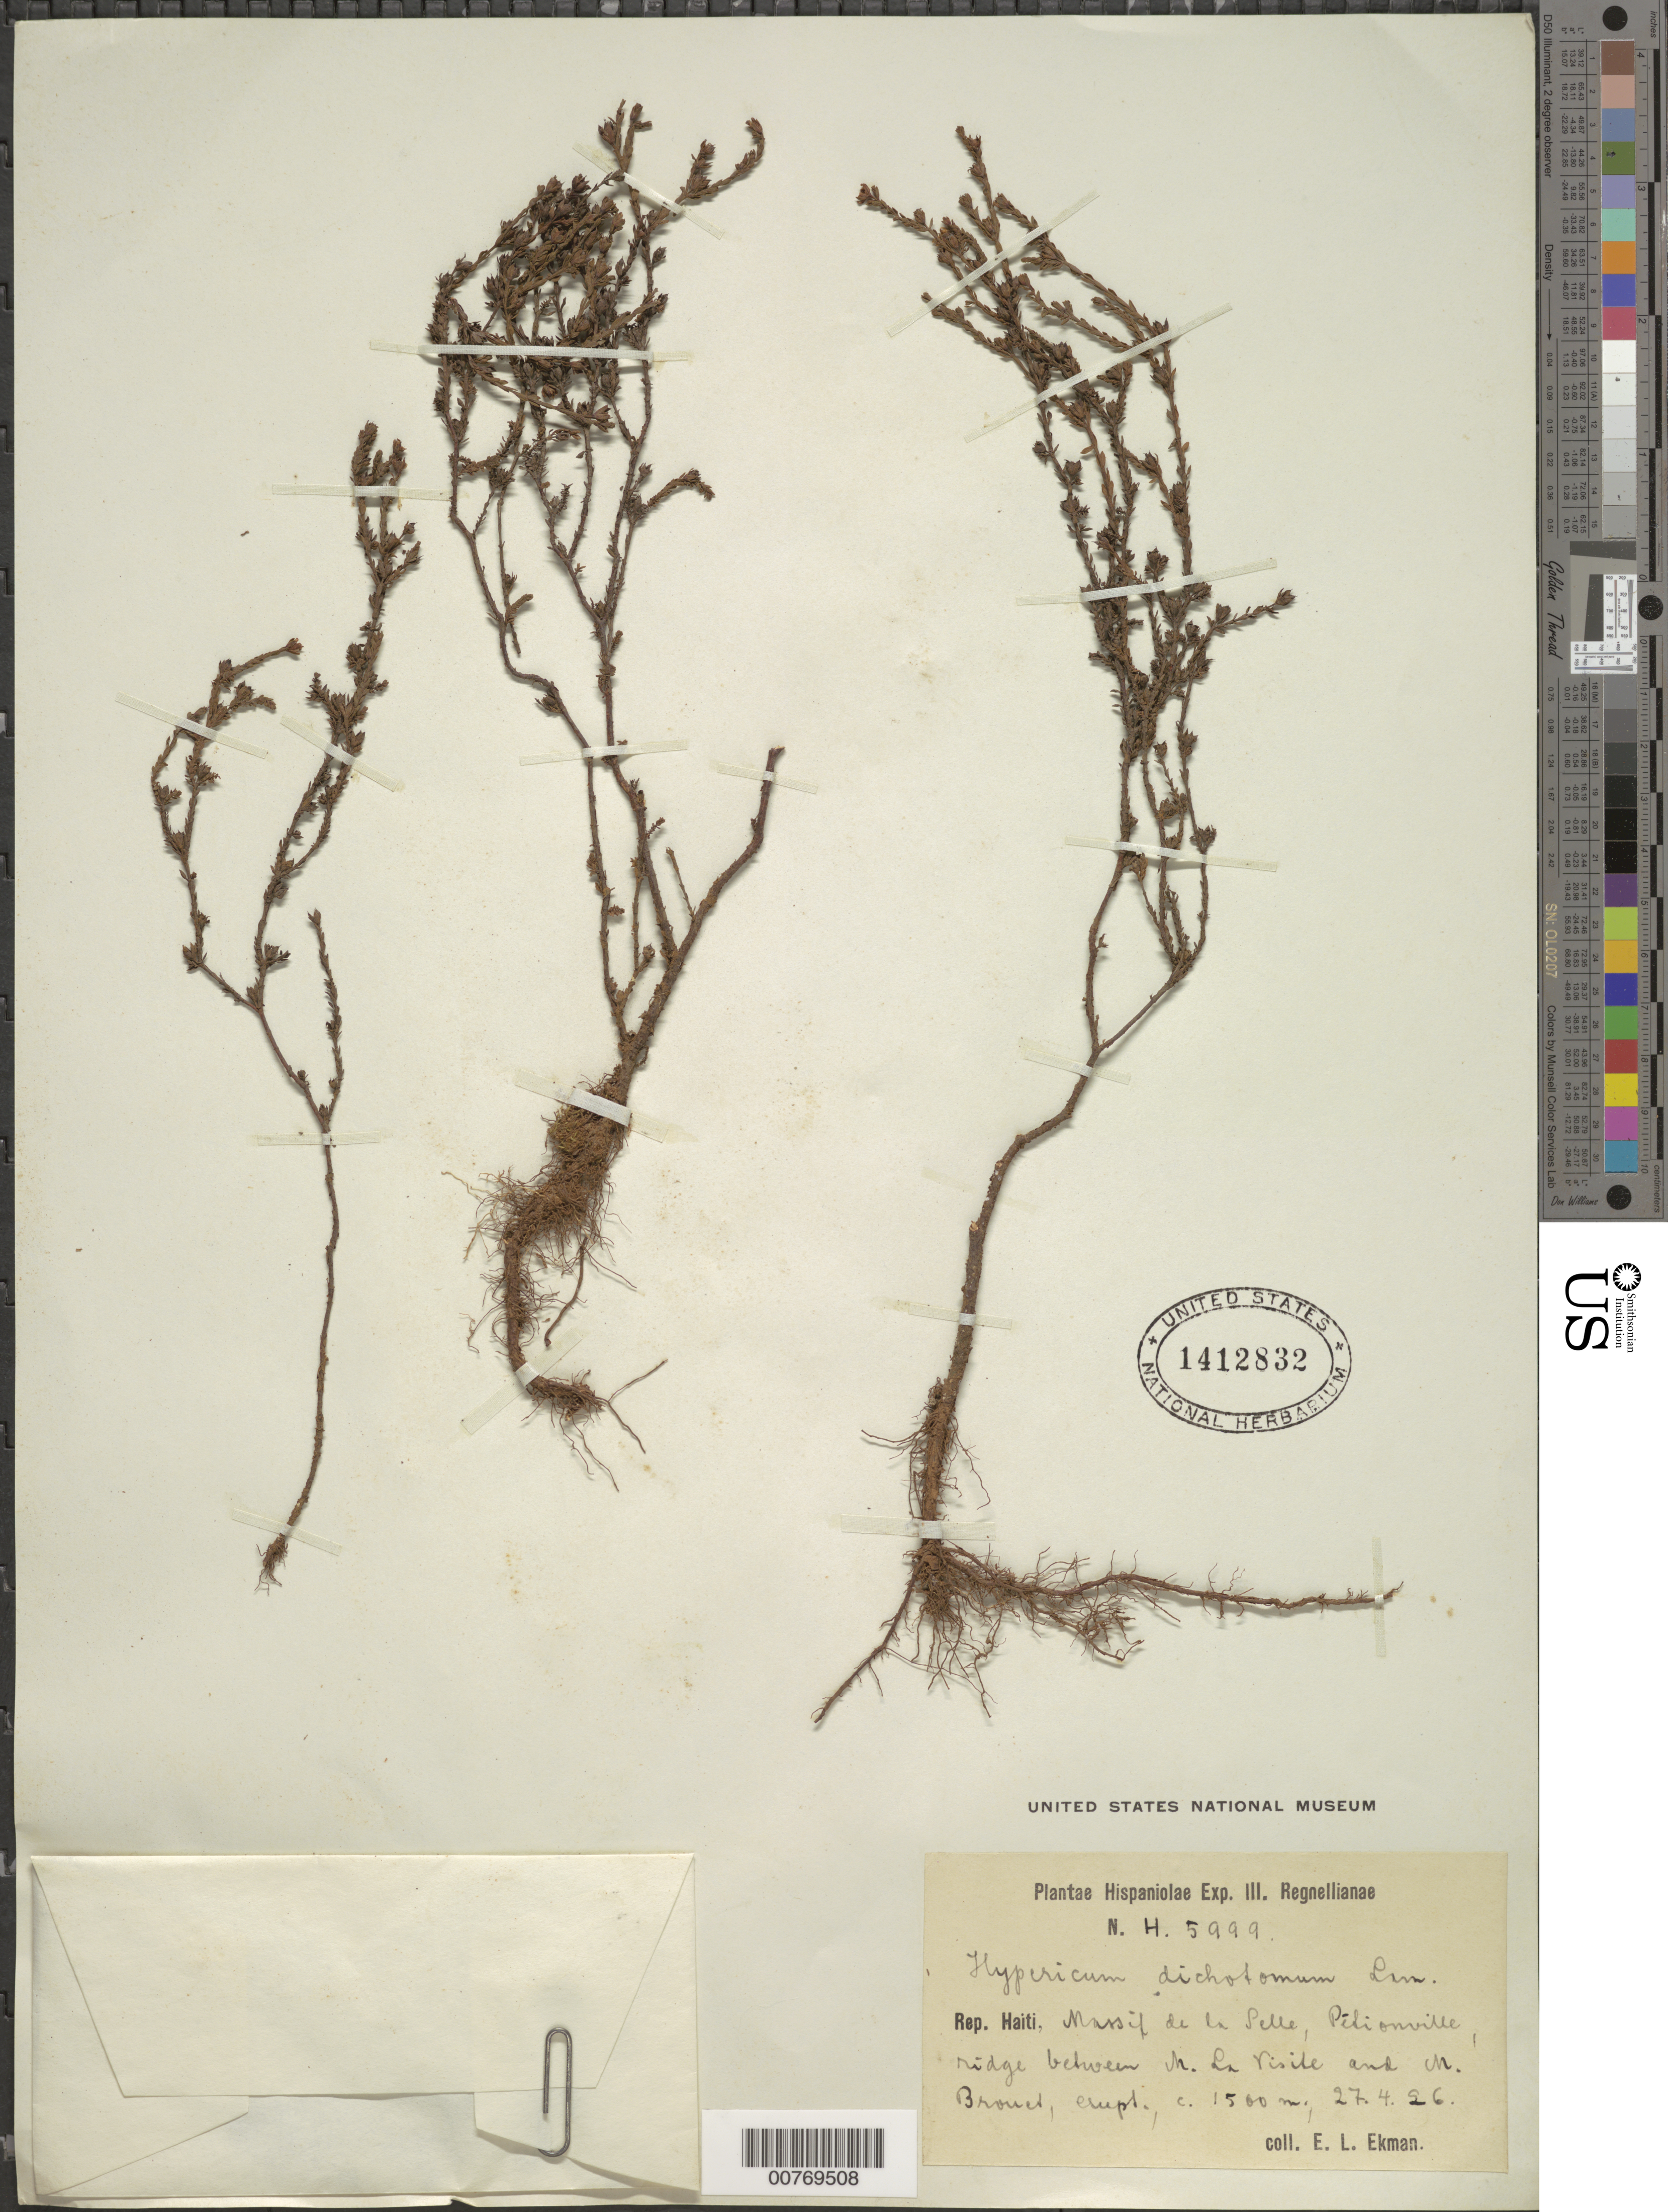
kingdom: Plantae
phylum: Tracheophyta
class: Magnoliopsida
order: Malpighiales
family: Hypericaceae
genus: Hypericum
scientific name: Hypericum dichotomum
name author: Lam.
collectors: E. L. Ekman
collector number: H 5999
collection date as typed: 27 Apr 1926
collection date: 1926-04-27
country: Haiti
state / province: Ouest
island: Hispaniola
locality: Massif de la Selle, Pétionville, ridge between n. Ln Risile and n. Brouel.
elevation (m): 1500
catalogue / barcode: US 1412832